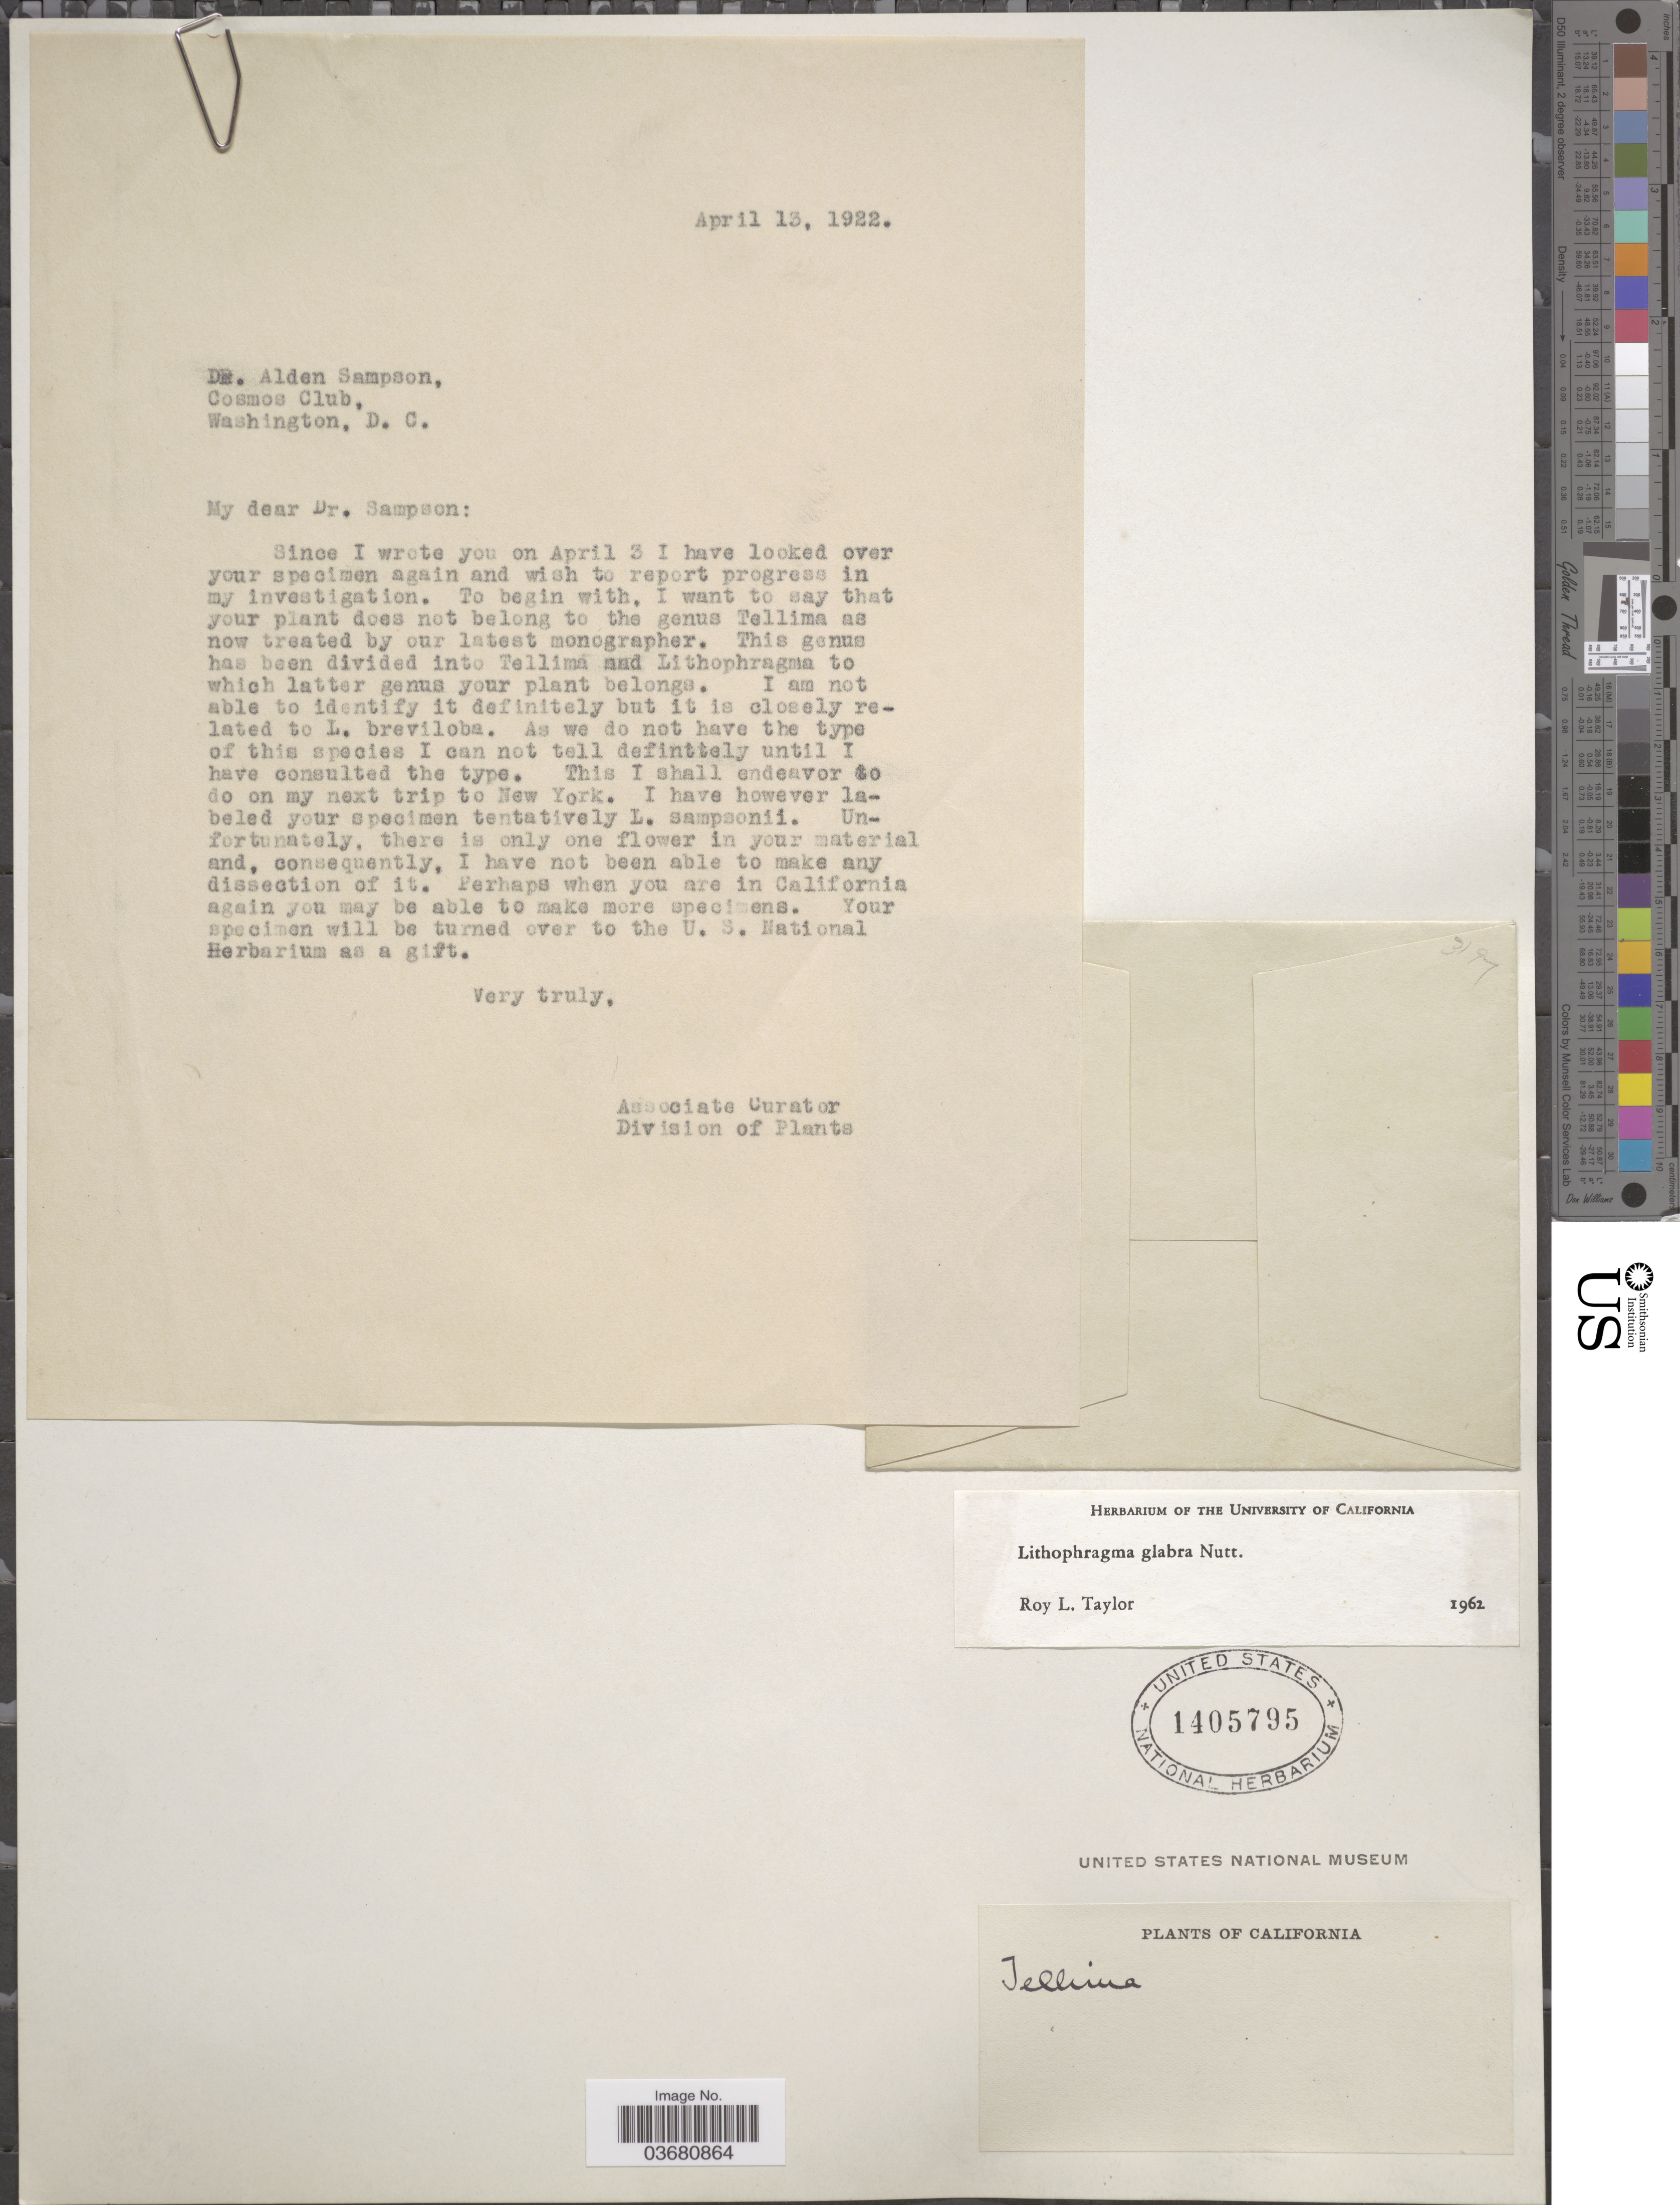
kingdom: Plantae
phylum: Tracheophyta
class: Magnoliopsida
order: Saxifragales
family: Saxifragaceae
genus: Lithophragma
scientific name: Lithophragma glabrum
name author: Nutt.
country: United States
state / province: California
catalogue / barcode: US 1405795